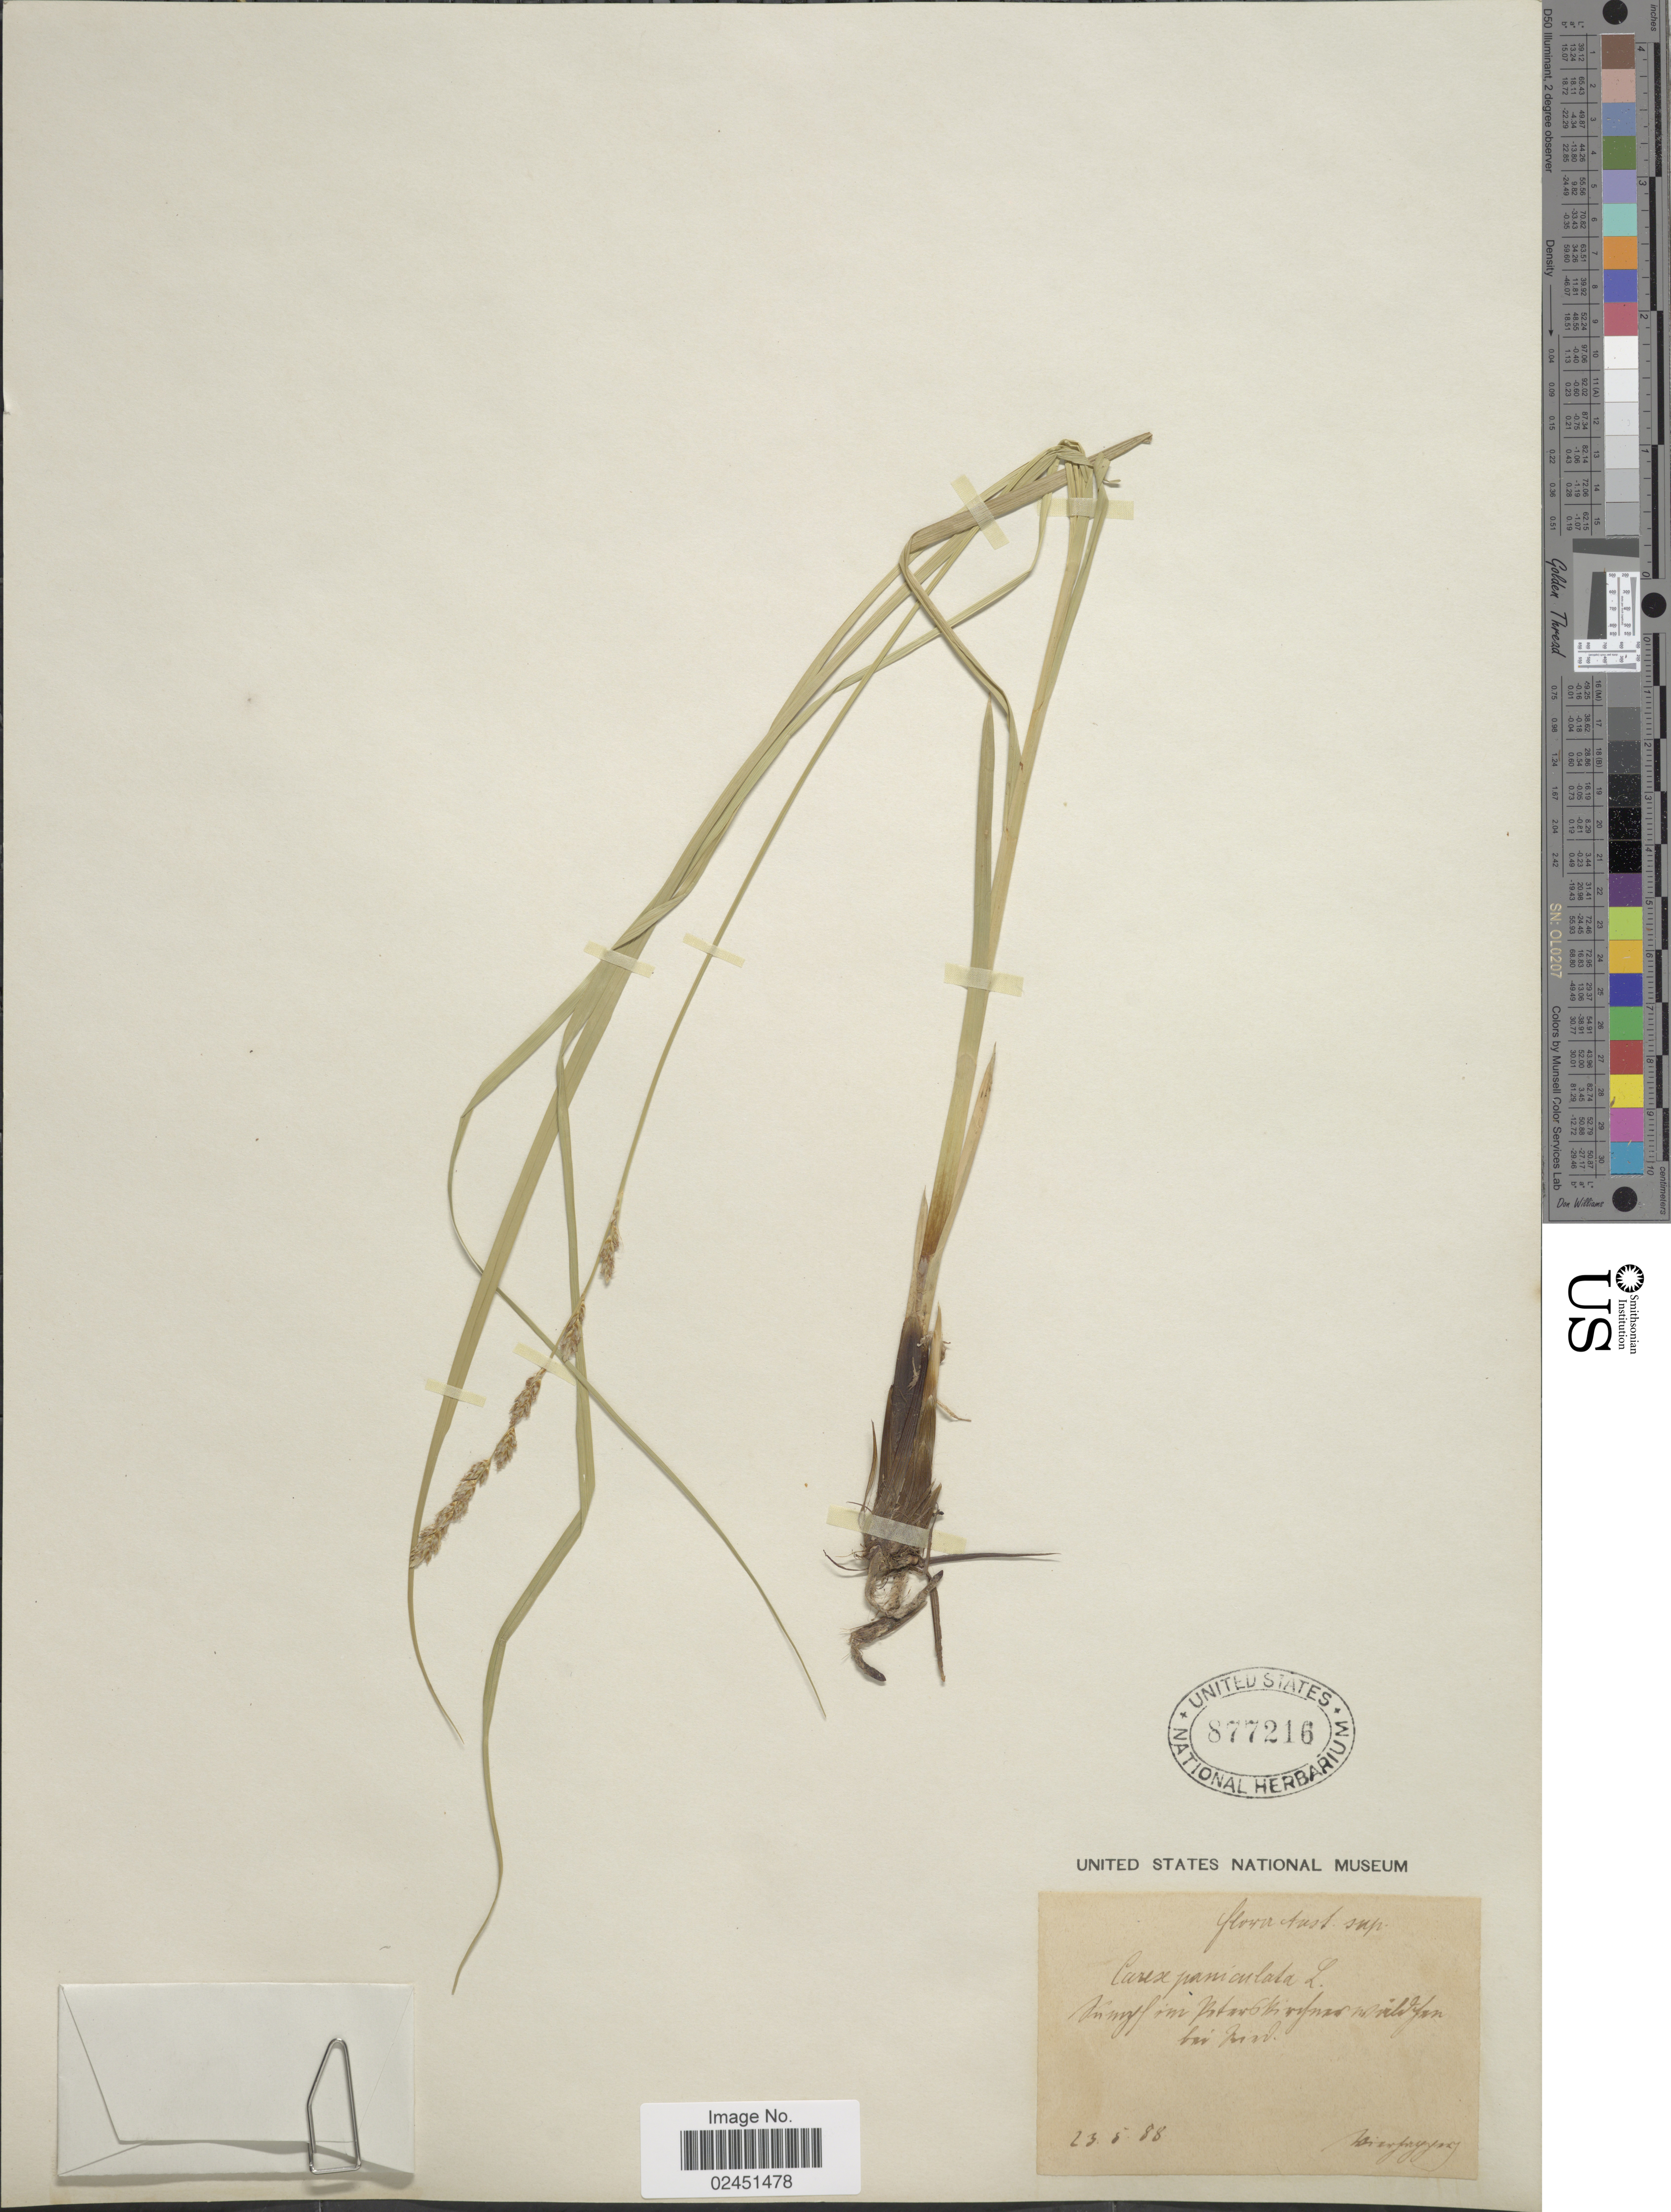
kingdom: Plantae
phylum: Tracheophyta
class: Liliopsida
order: Poales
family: Cyperaceae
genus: Carex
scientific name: Carex paniculata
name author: L.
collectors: F. Vierhapper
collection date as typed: Transcribed d/m/y: 23/5/88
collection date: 1888-05-23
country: Austria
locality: [Sumpf im Peterskirchner Wäldchen bei Ried.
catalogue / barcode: US 877216